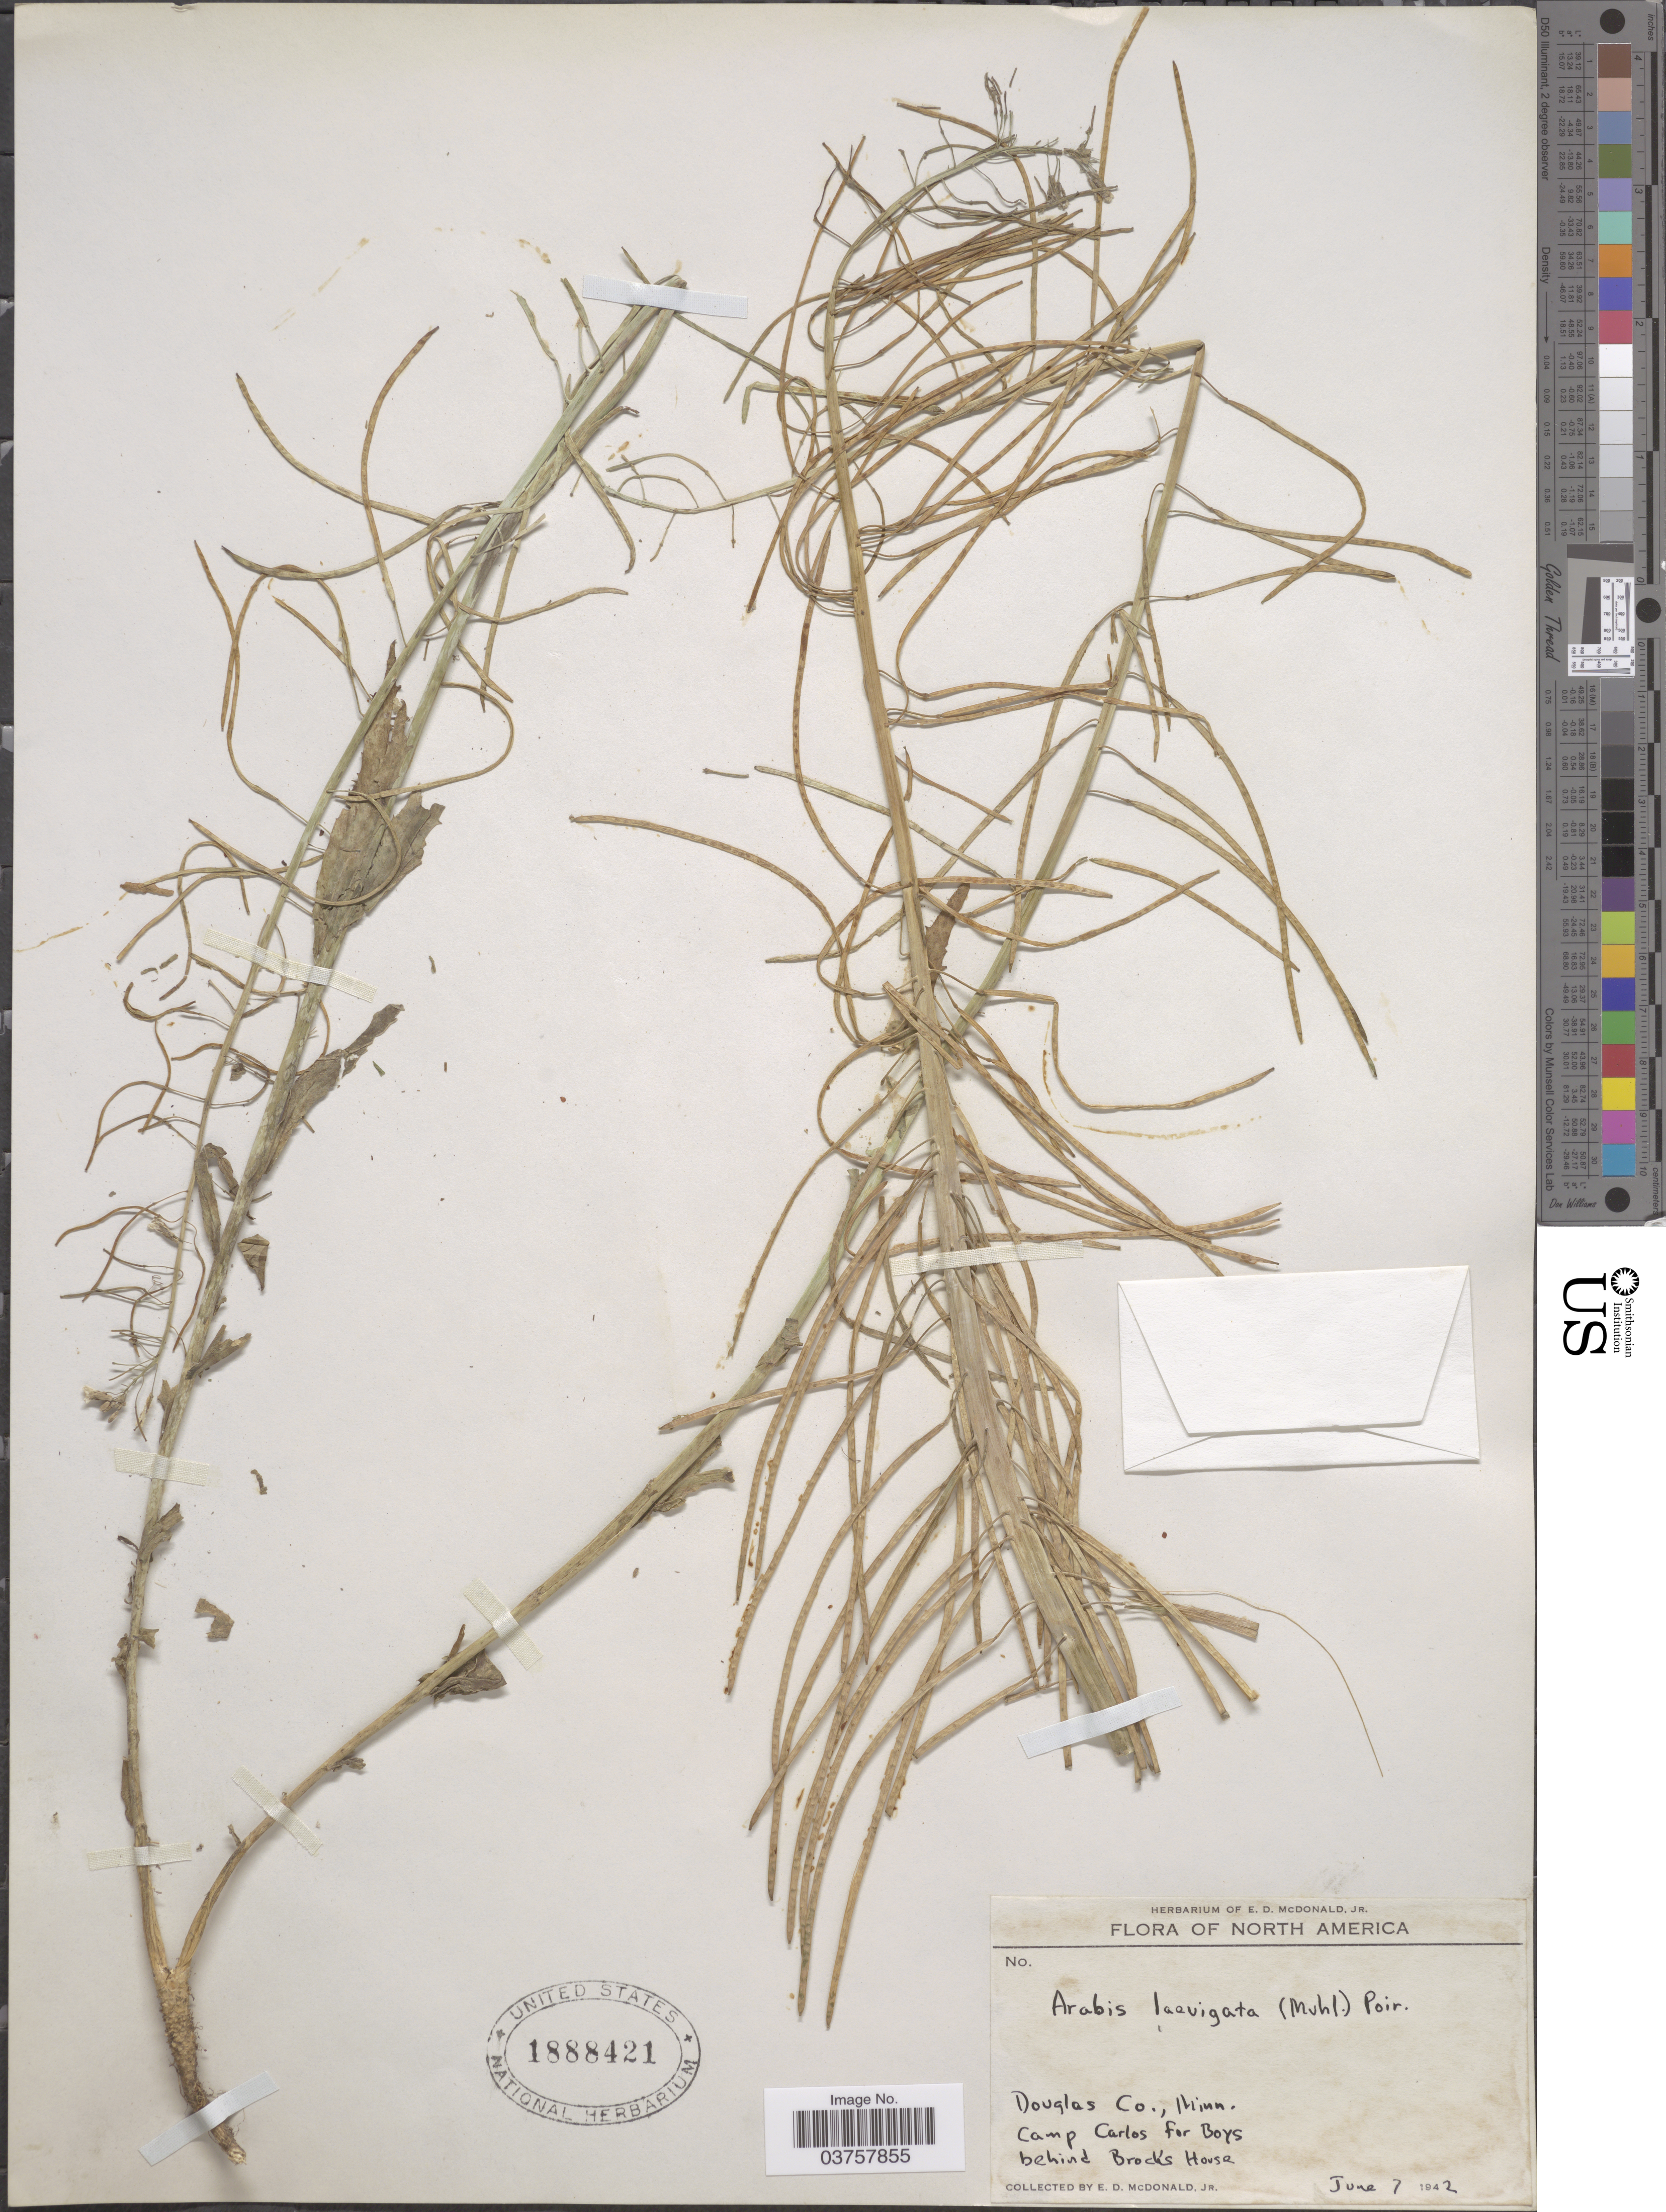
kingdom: Plantae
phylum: Tracheophyta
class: Magnoliopsida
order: Brassicales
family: Brassicaceae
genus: Arabis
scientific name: Arabis laevigata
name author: (Muhl. ex Willd.) Poir.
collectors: E. D. McDonald Jr.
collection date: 1942-06-07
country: United States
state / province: Minnesota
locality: Douglas Co., Camp Carlos for Boys behind Brocks House.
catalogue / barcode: US 1888421